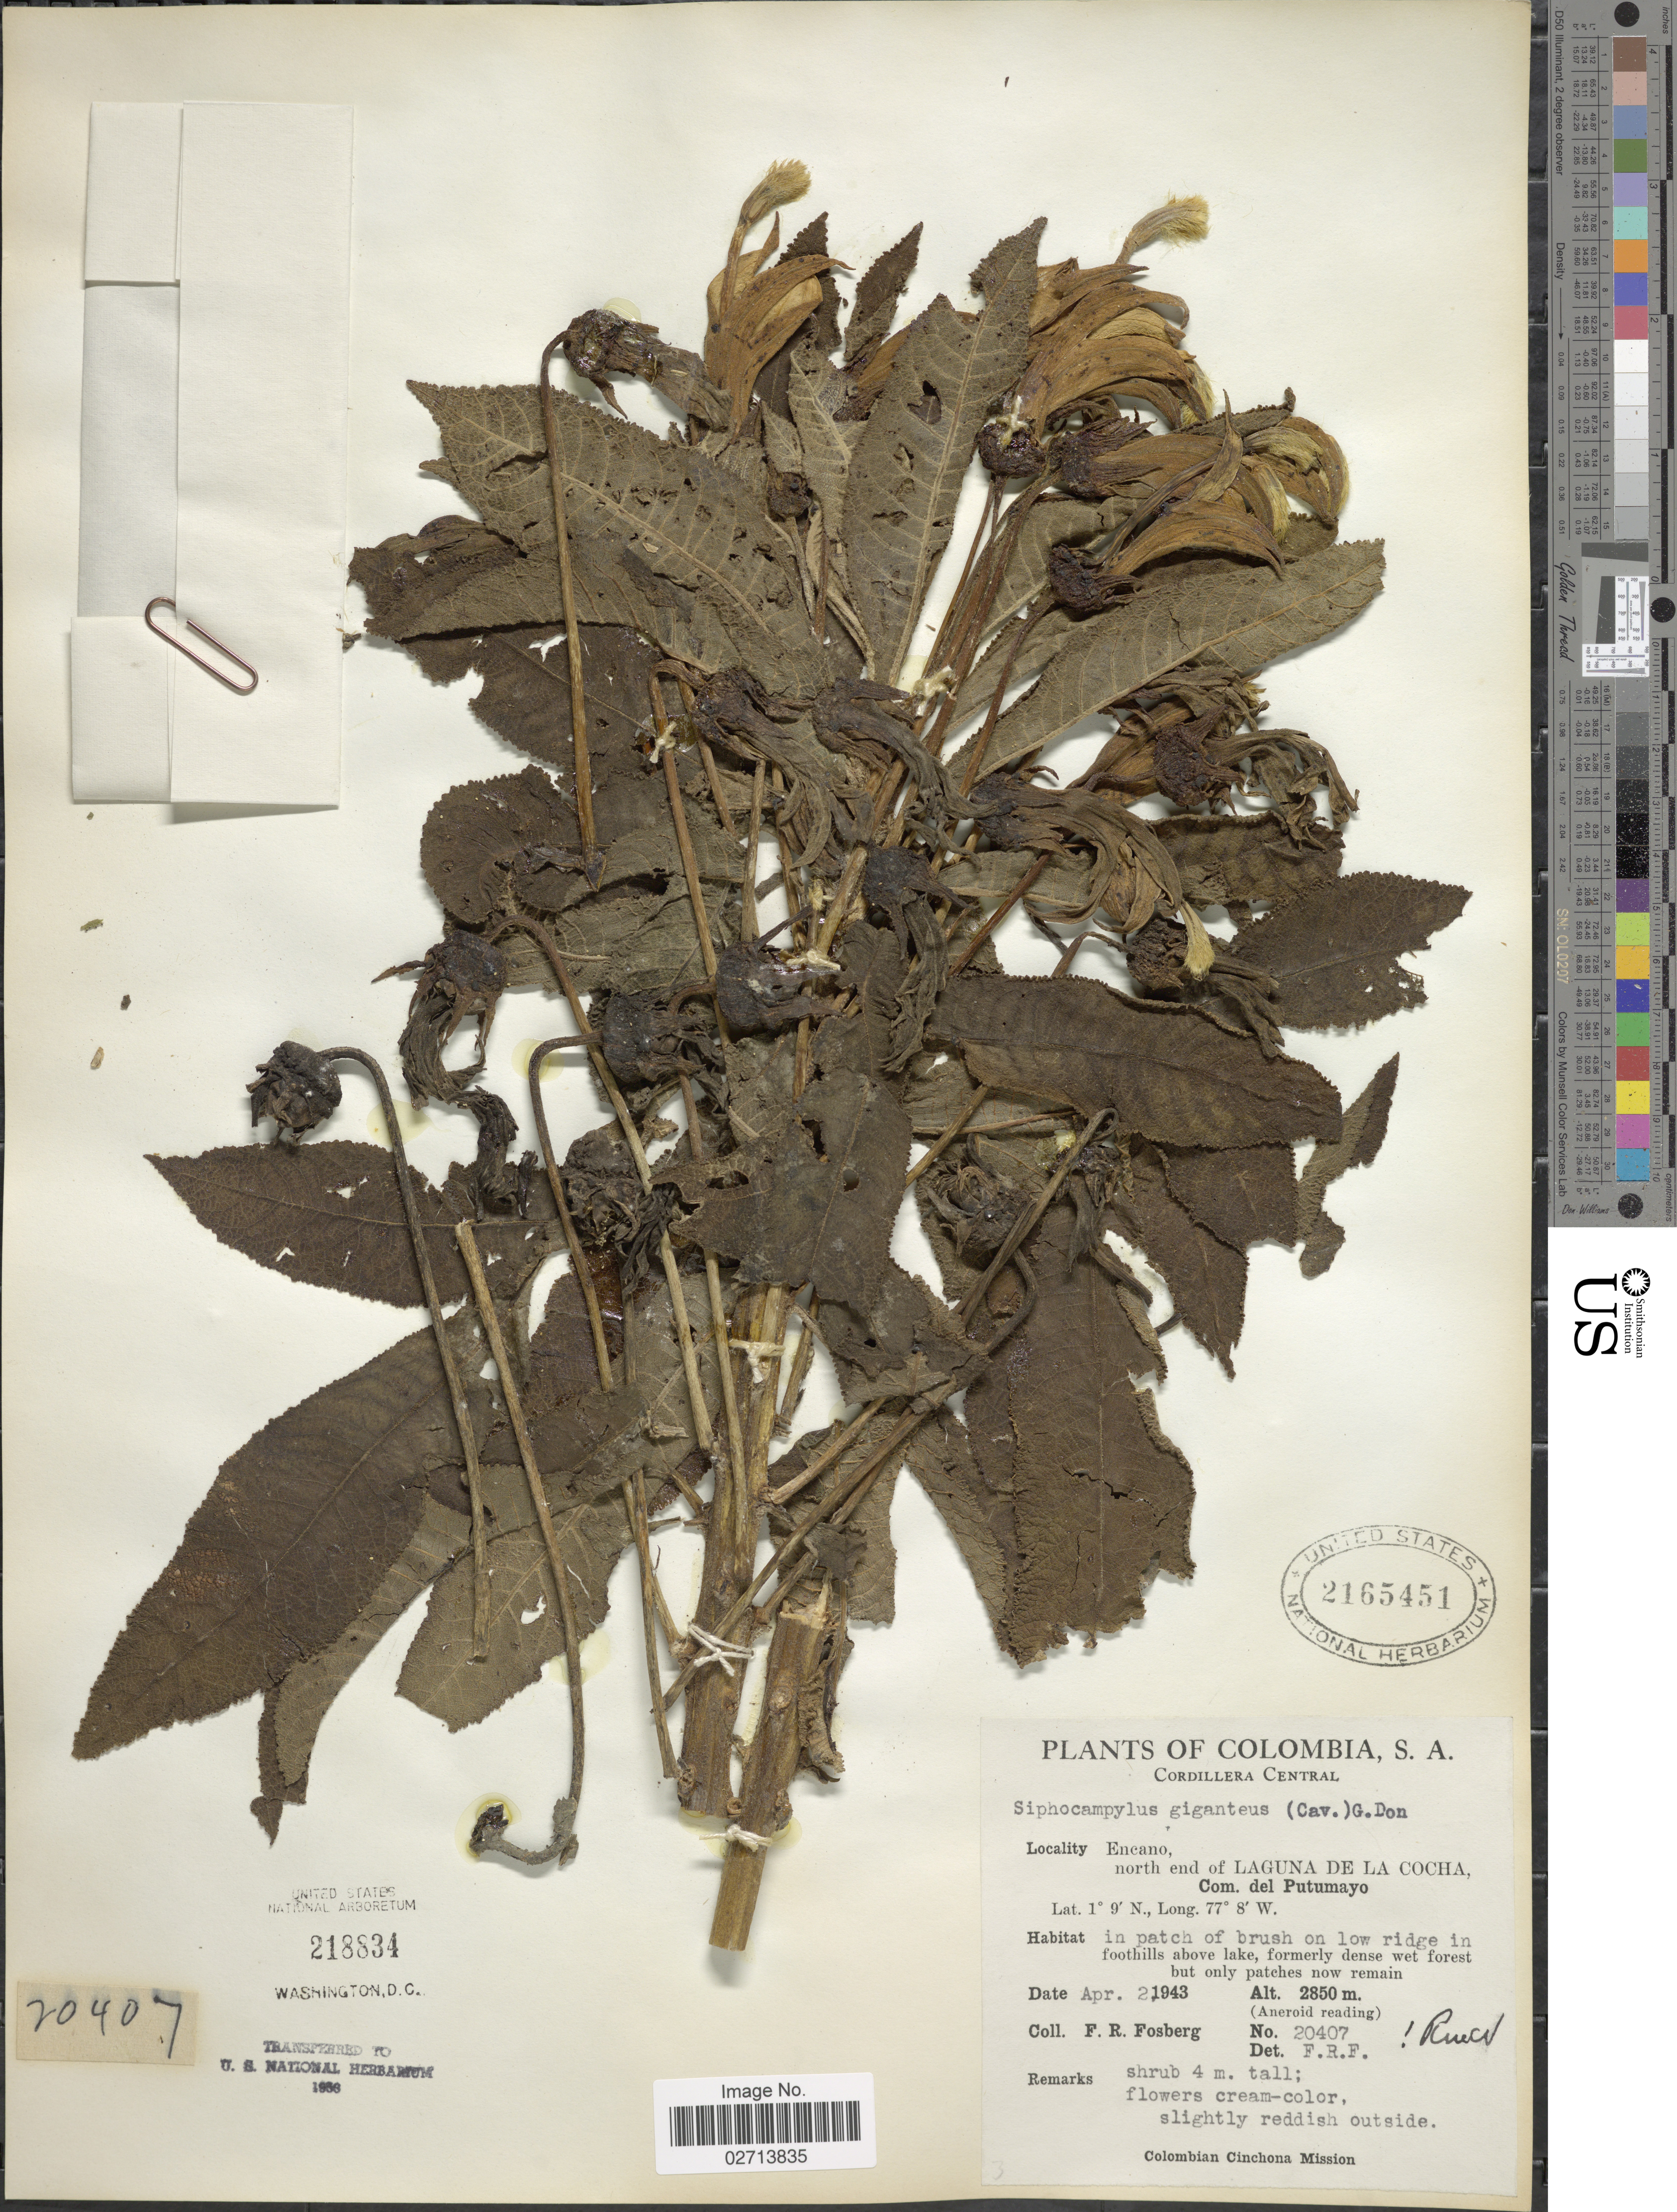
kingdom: Plantae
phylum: Tracheophyta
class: Magnoliopsida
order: Asterales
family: Campanulaceae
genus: Siphocampylus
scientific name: Siphocampylus giganteus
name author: (Cav.) G. Don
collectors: F. R. Fosberg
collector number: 20407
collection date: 1943-04-02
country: Colombia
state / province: Putumayo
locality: Cordillera Central, Encano, north end of Laguna De La Cocha, Com del Putumayo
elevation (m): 2850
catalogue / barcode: US 2165451